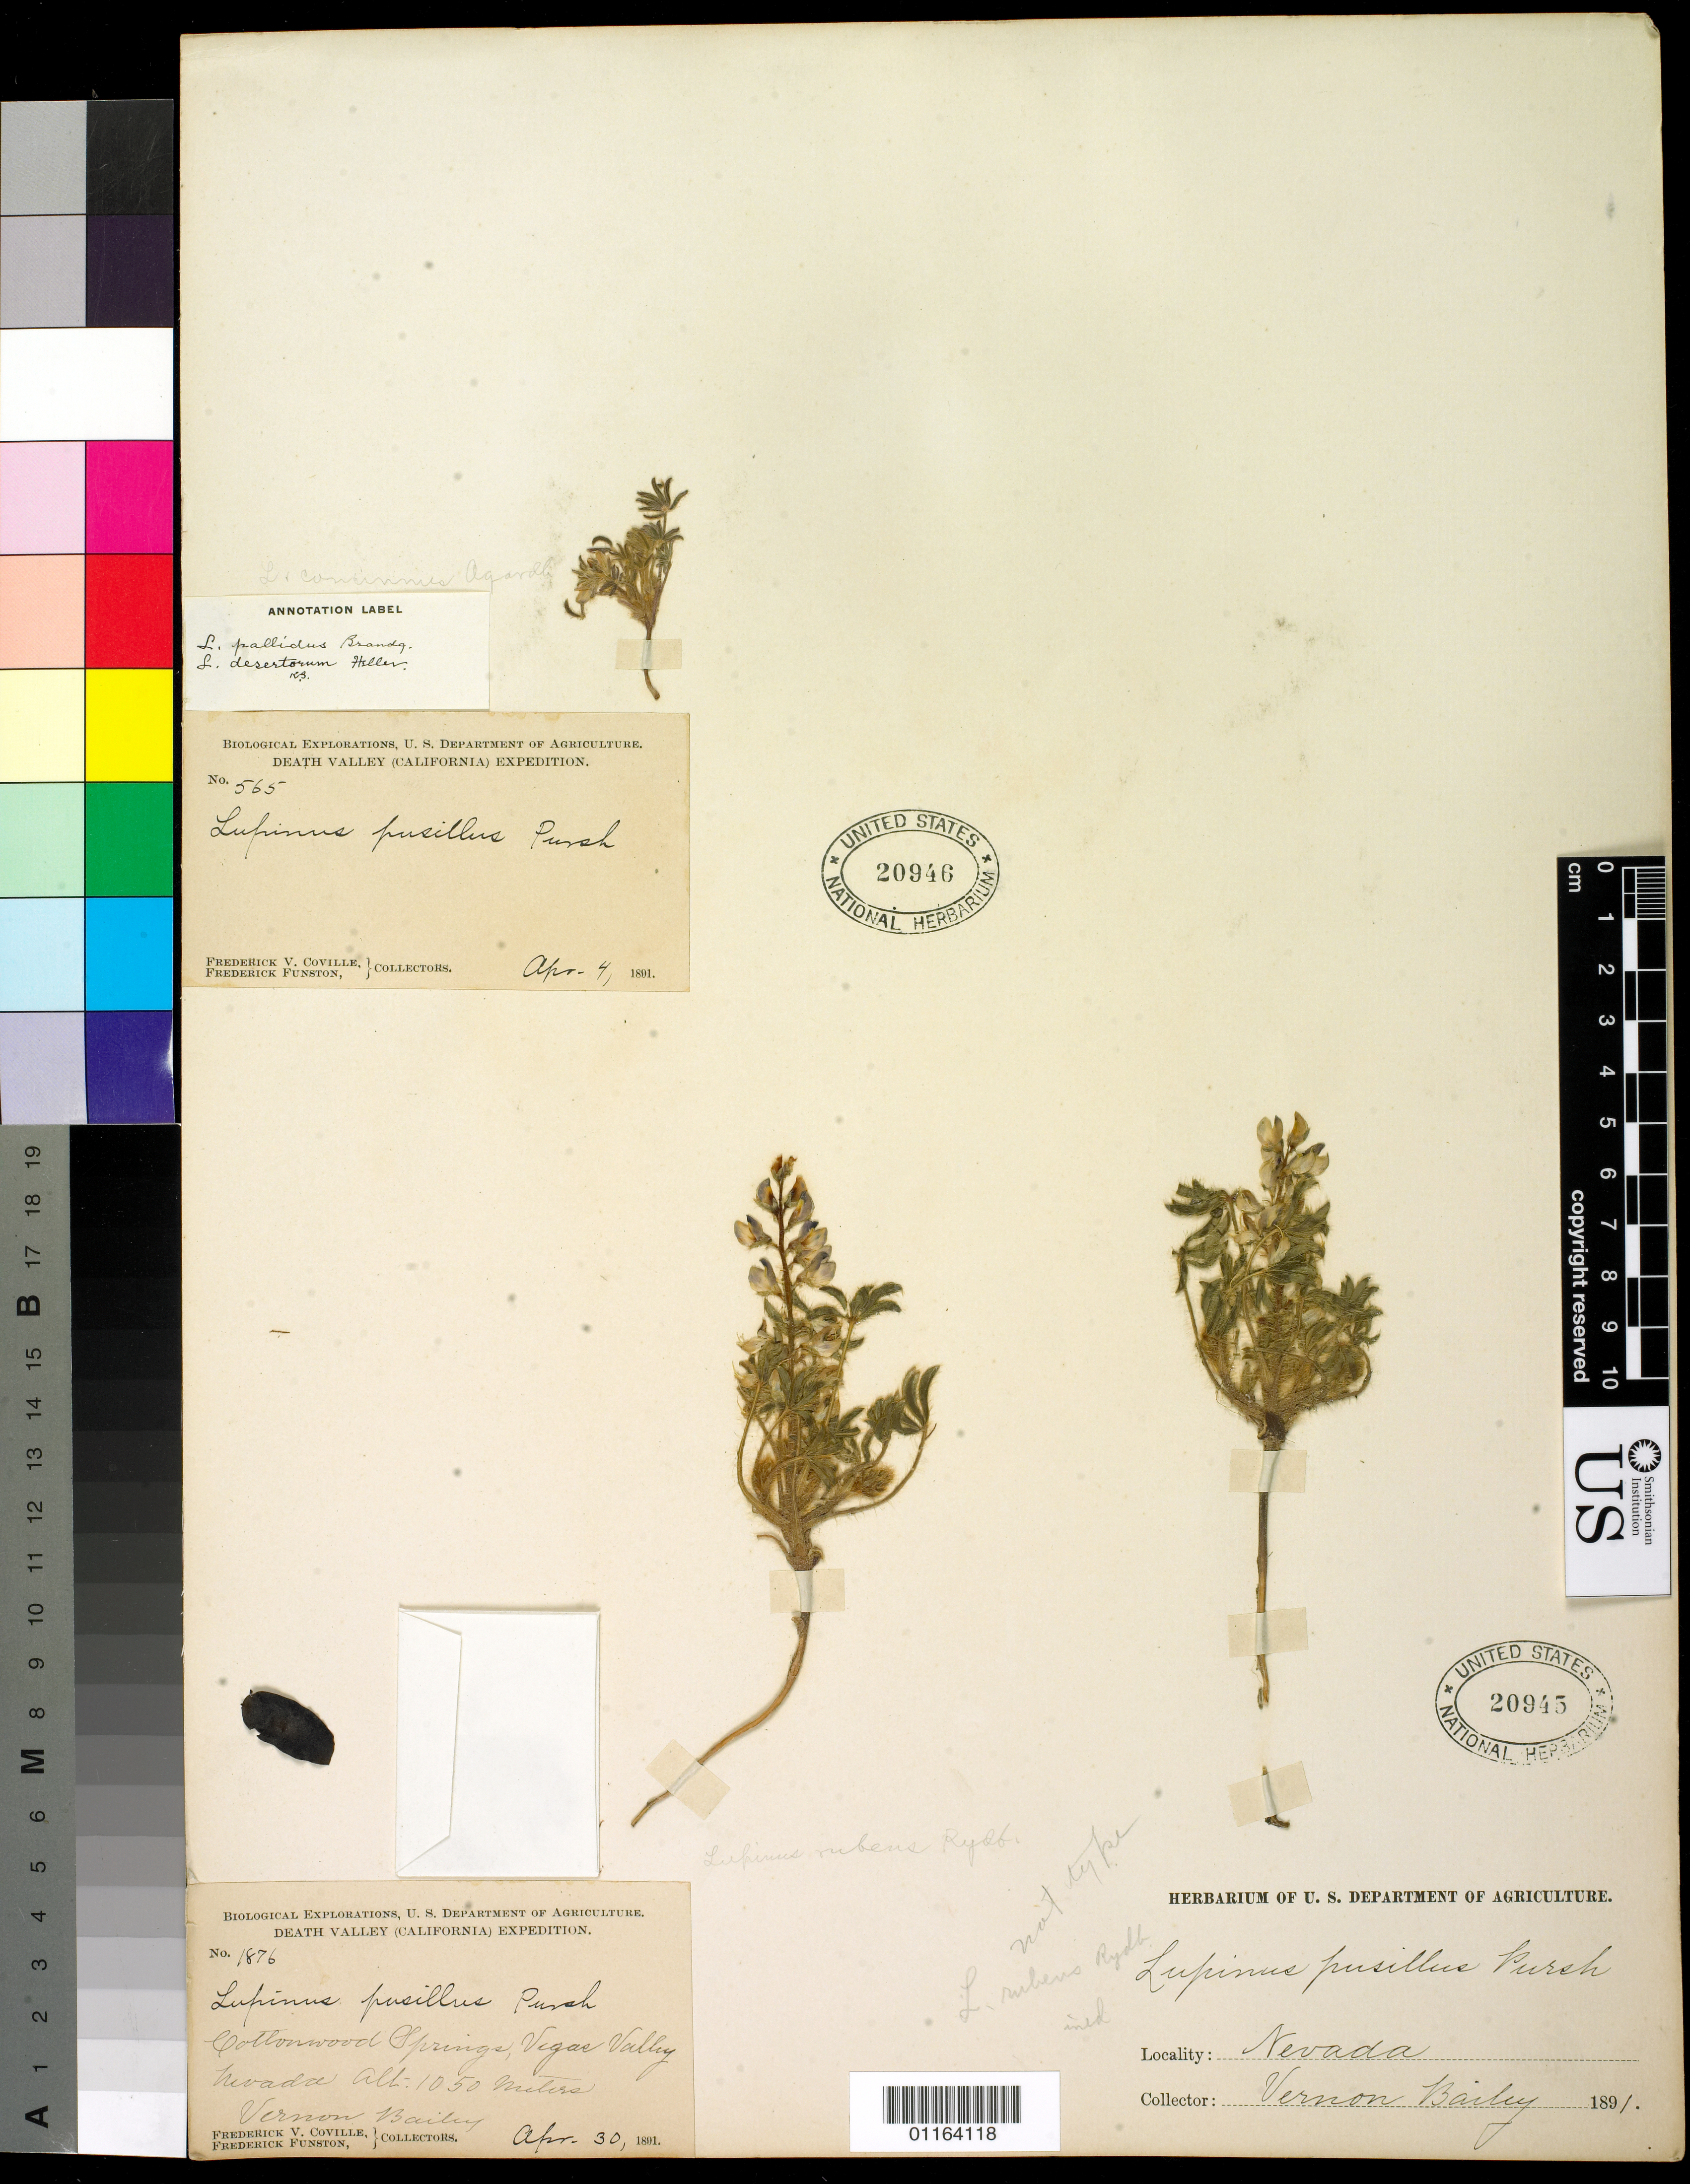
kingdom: Plantae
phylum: Tracheophyta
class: Magnoliopsida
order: Fabales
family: Fabaceae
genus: Lupinus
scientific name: Lupinus pusillus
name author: Pursh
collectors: V. O. Bailey, F. V. Coville & F. Funston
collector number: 1876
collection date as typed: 30 Apr 1891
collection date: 1891-04-30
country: United States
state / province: Nevada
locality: Vegas Valley, Cottonwood.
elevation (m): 1050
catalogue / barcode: US 20945